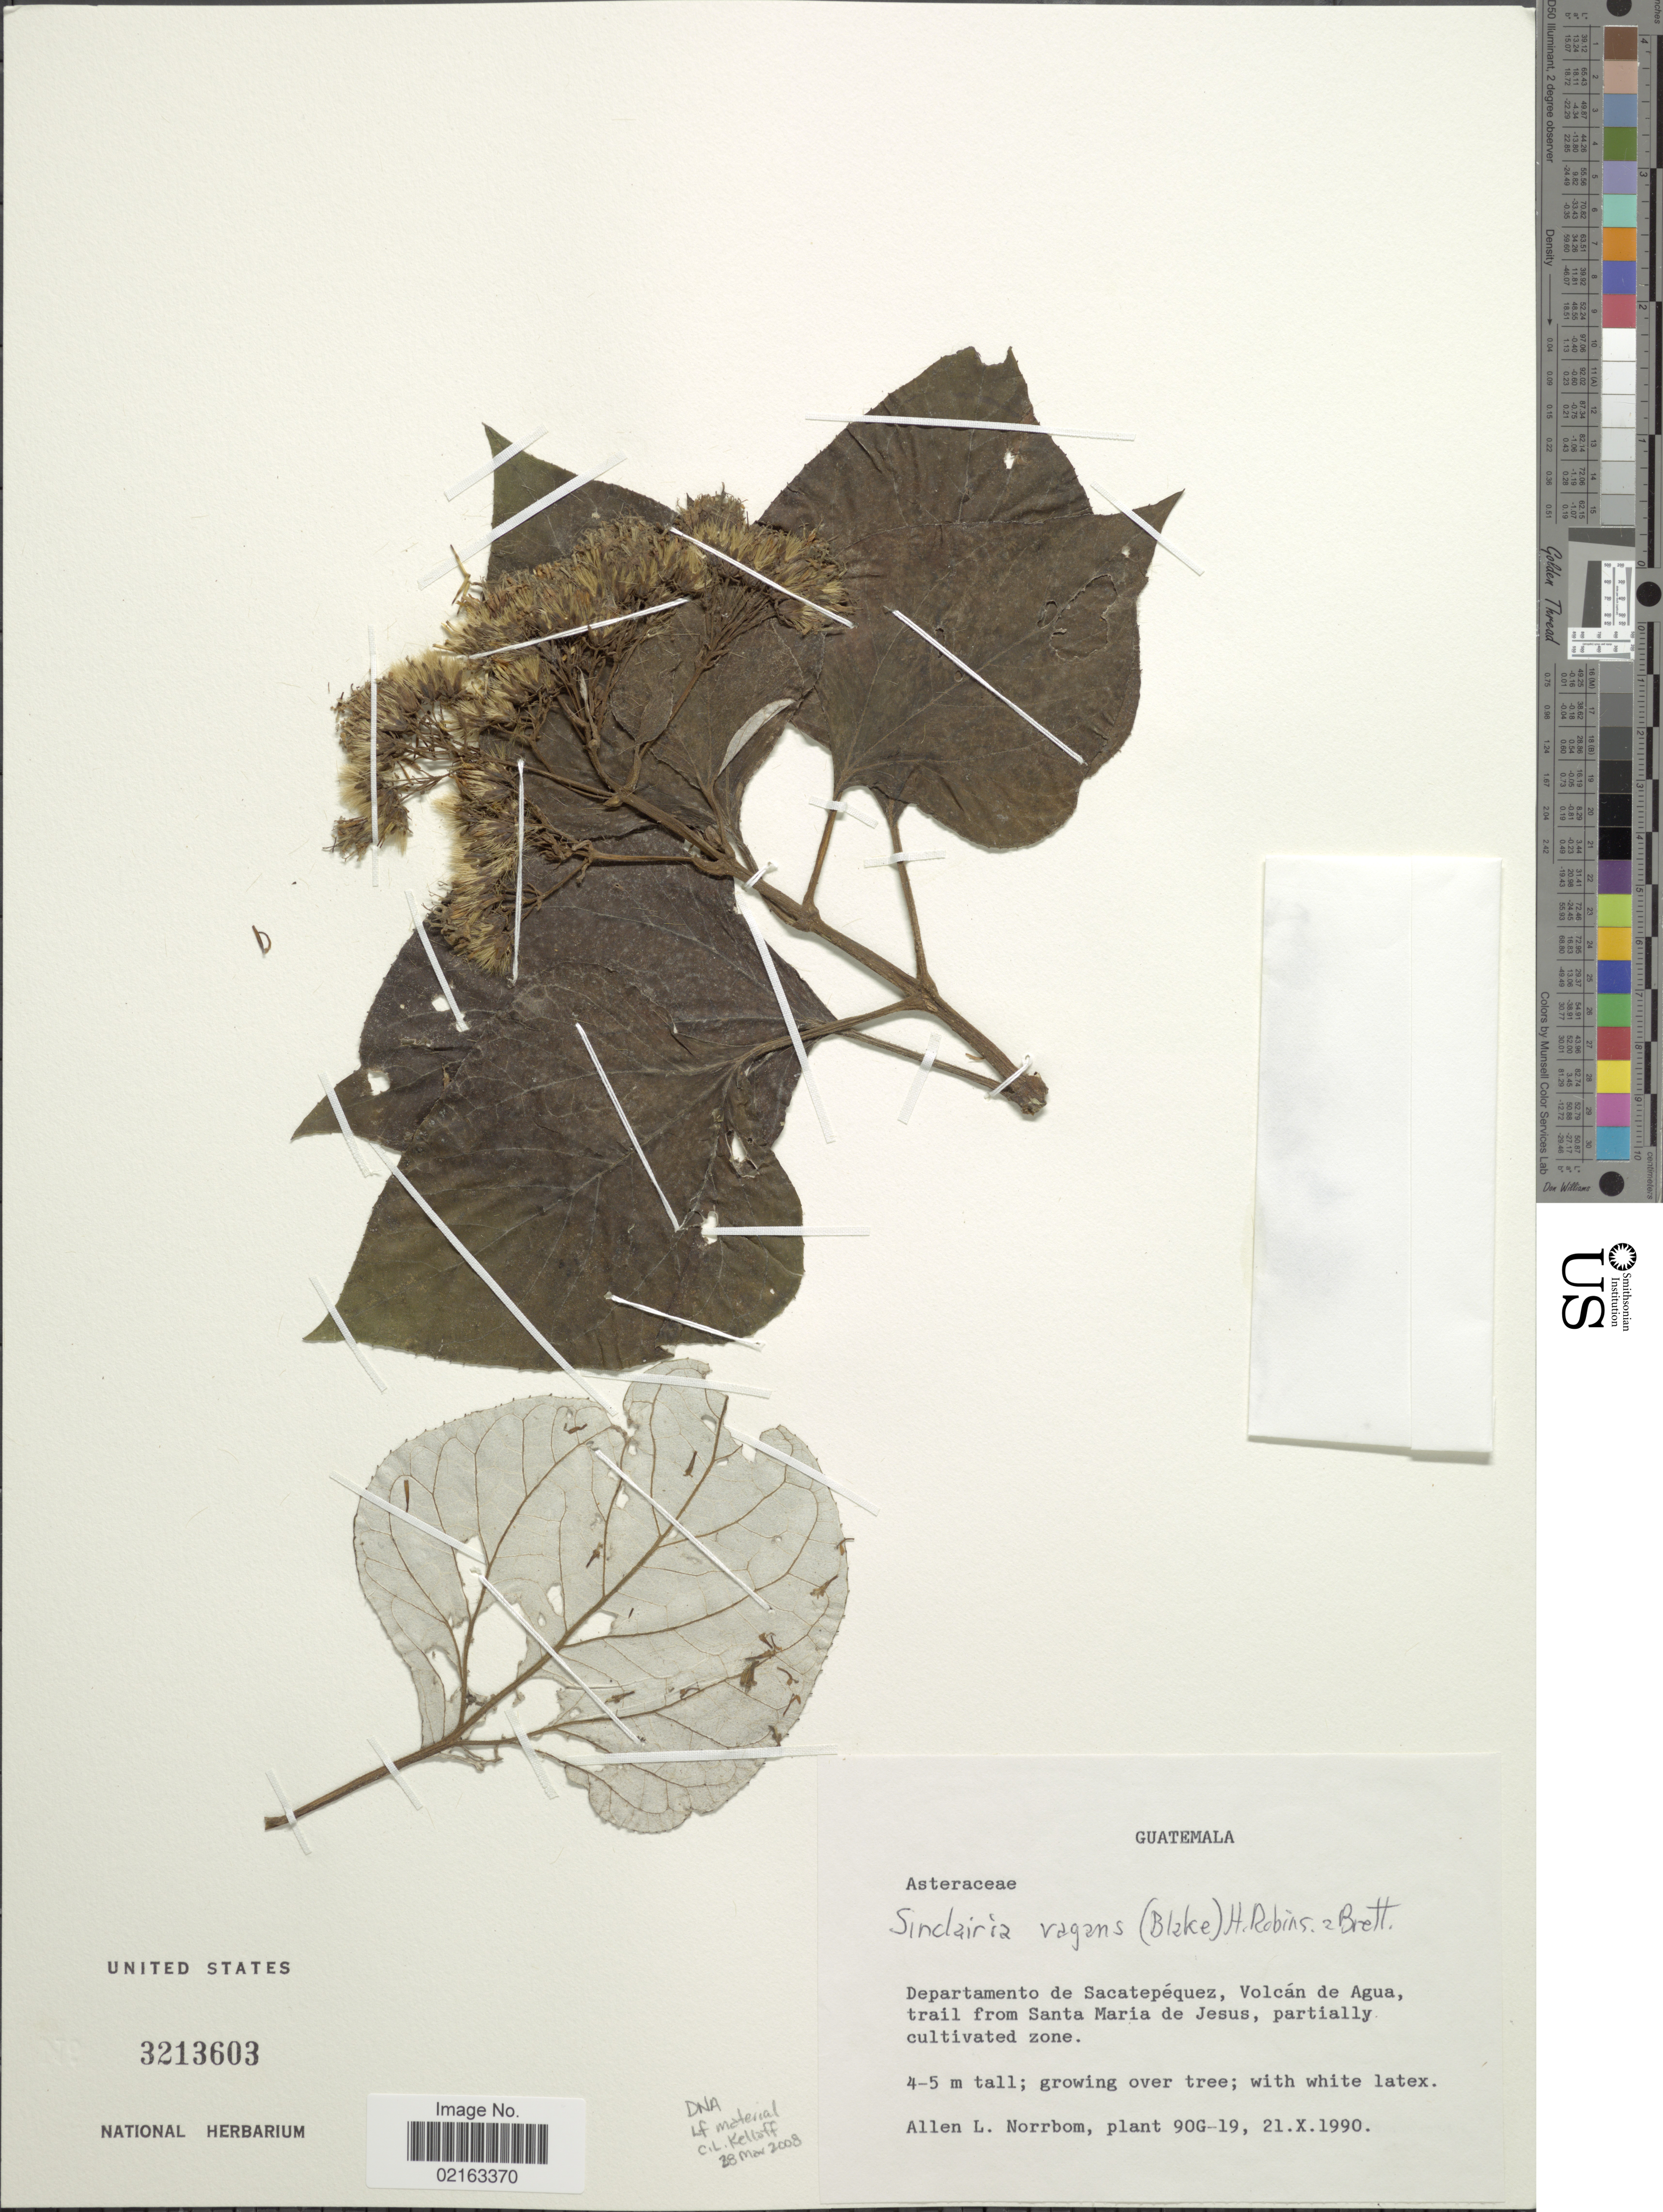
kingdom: Plantae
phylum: Tracheophyta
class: Magnoliopsida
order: Asterales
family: Asteraceae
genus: Sinclairia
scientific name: Sinclairia vagans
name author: (S.F. Blake) H. Rob. & Brettell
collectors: A. L. Norrbom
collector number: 90G-19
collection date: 1990-10-21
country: Guatemala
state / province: Sacatepéquez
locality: Departamento de Sacatepéquez, Volcán de Agua, trail from Santa Maria de Jesus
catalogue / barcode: US 3213603